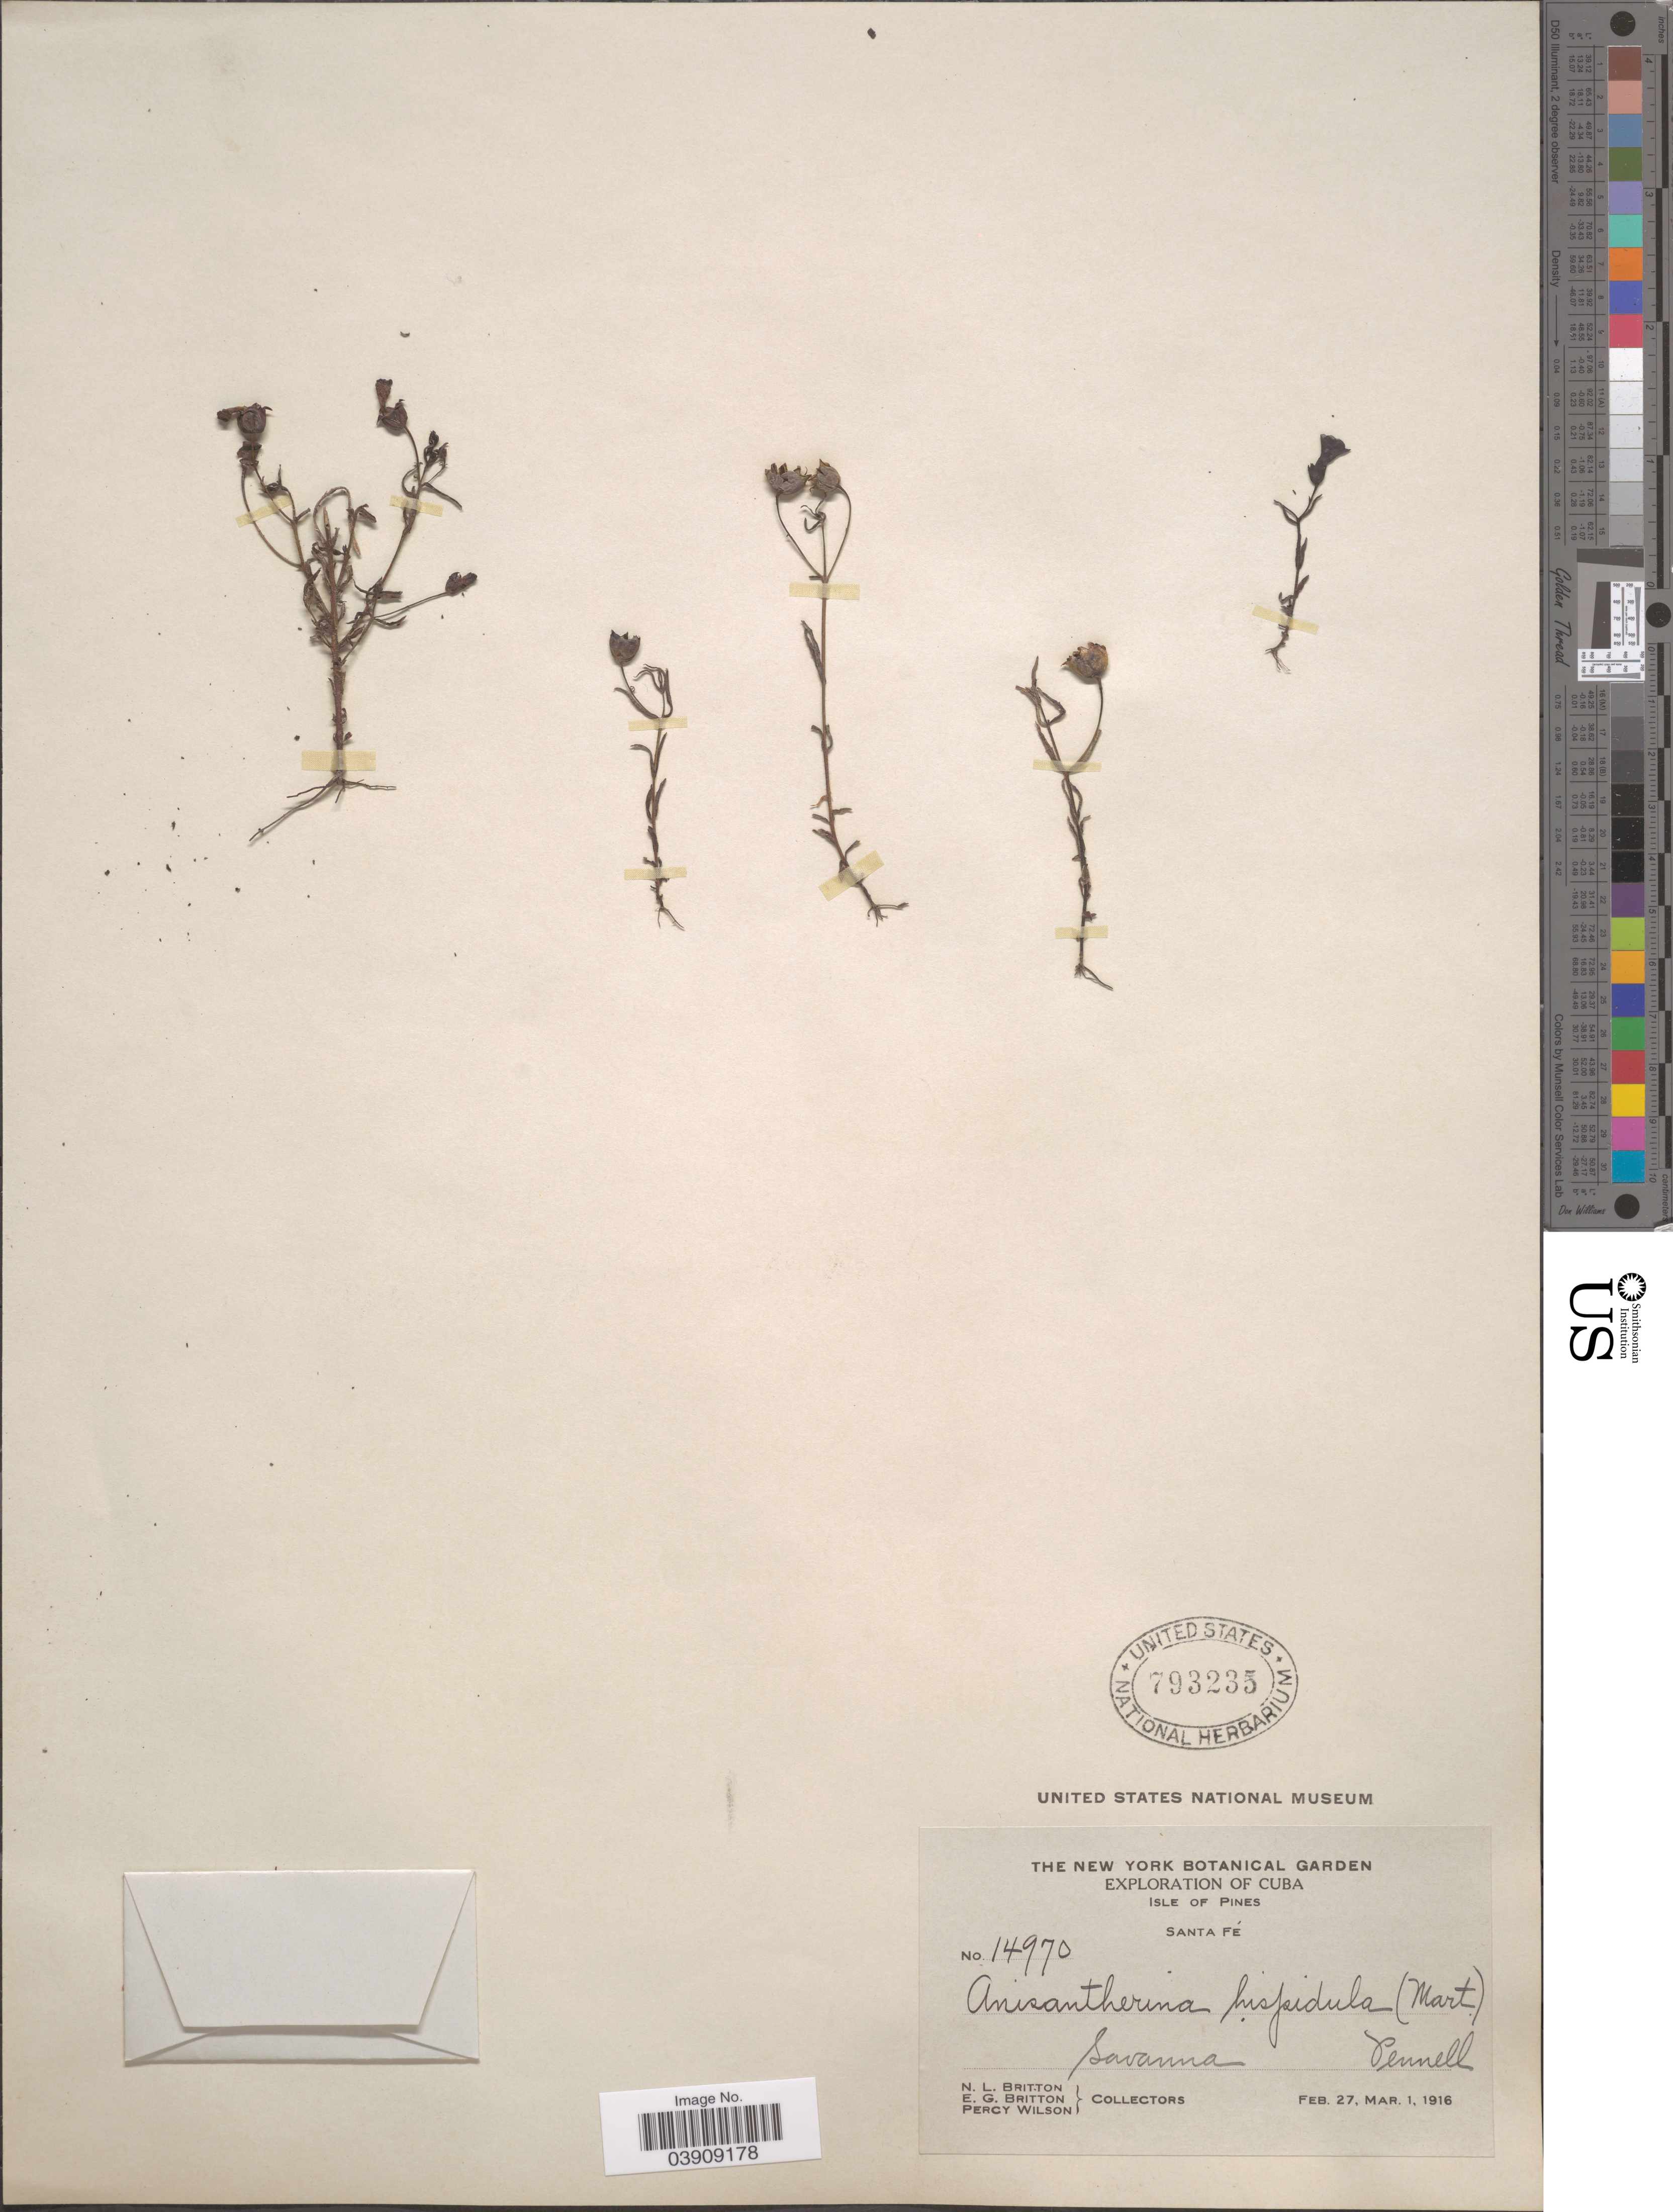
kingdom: Plantae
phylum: Tracheophyta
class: Magnoliopsida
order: Lamiales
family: Orobanchaceae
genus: Anisantherina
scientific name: Anisantherina hispidula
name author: (Mart.) Pennell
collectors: Mrs. N. L. Britton, E. G. Britton & P. Wilson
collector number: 14970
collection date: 1916-02-27/1916-03-01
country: Cuba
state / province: Isla de la Juventud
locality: Isle of Pines. Santa Fé.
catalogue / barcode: US 793235